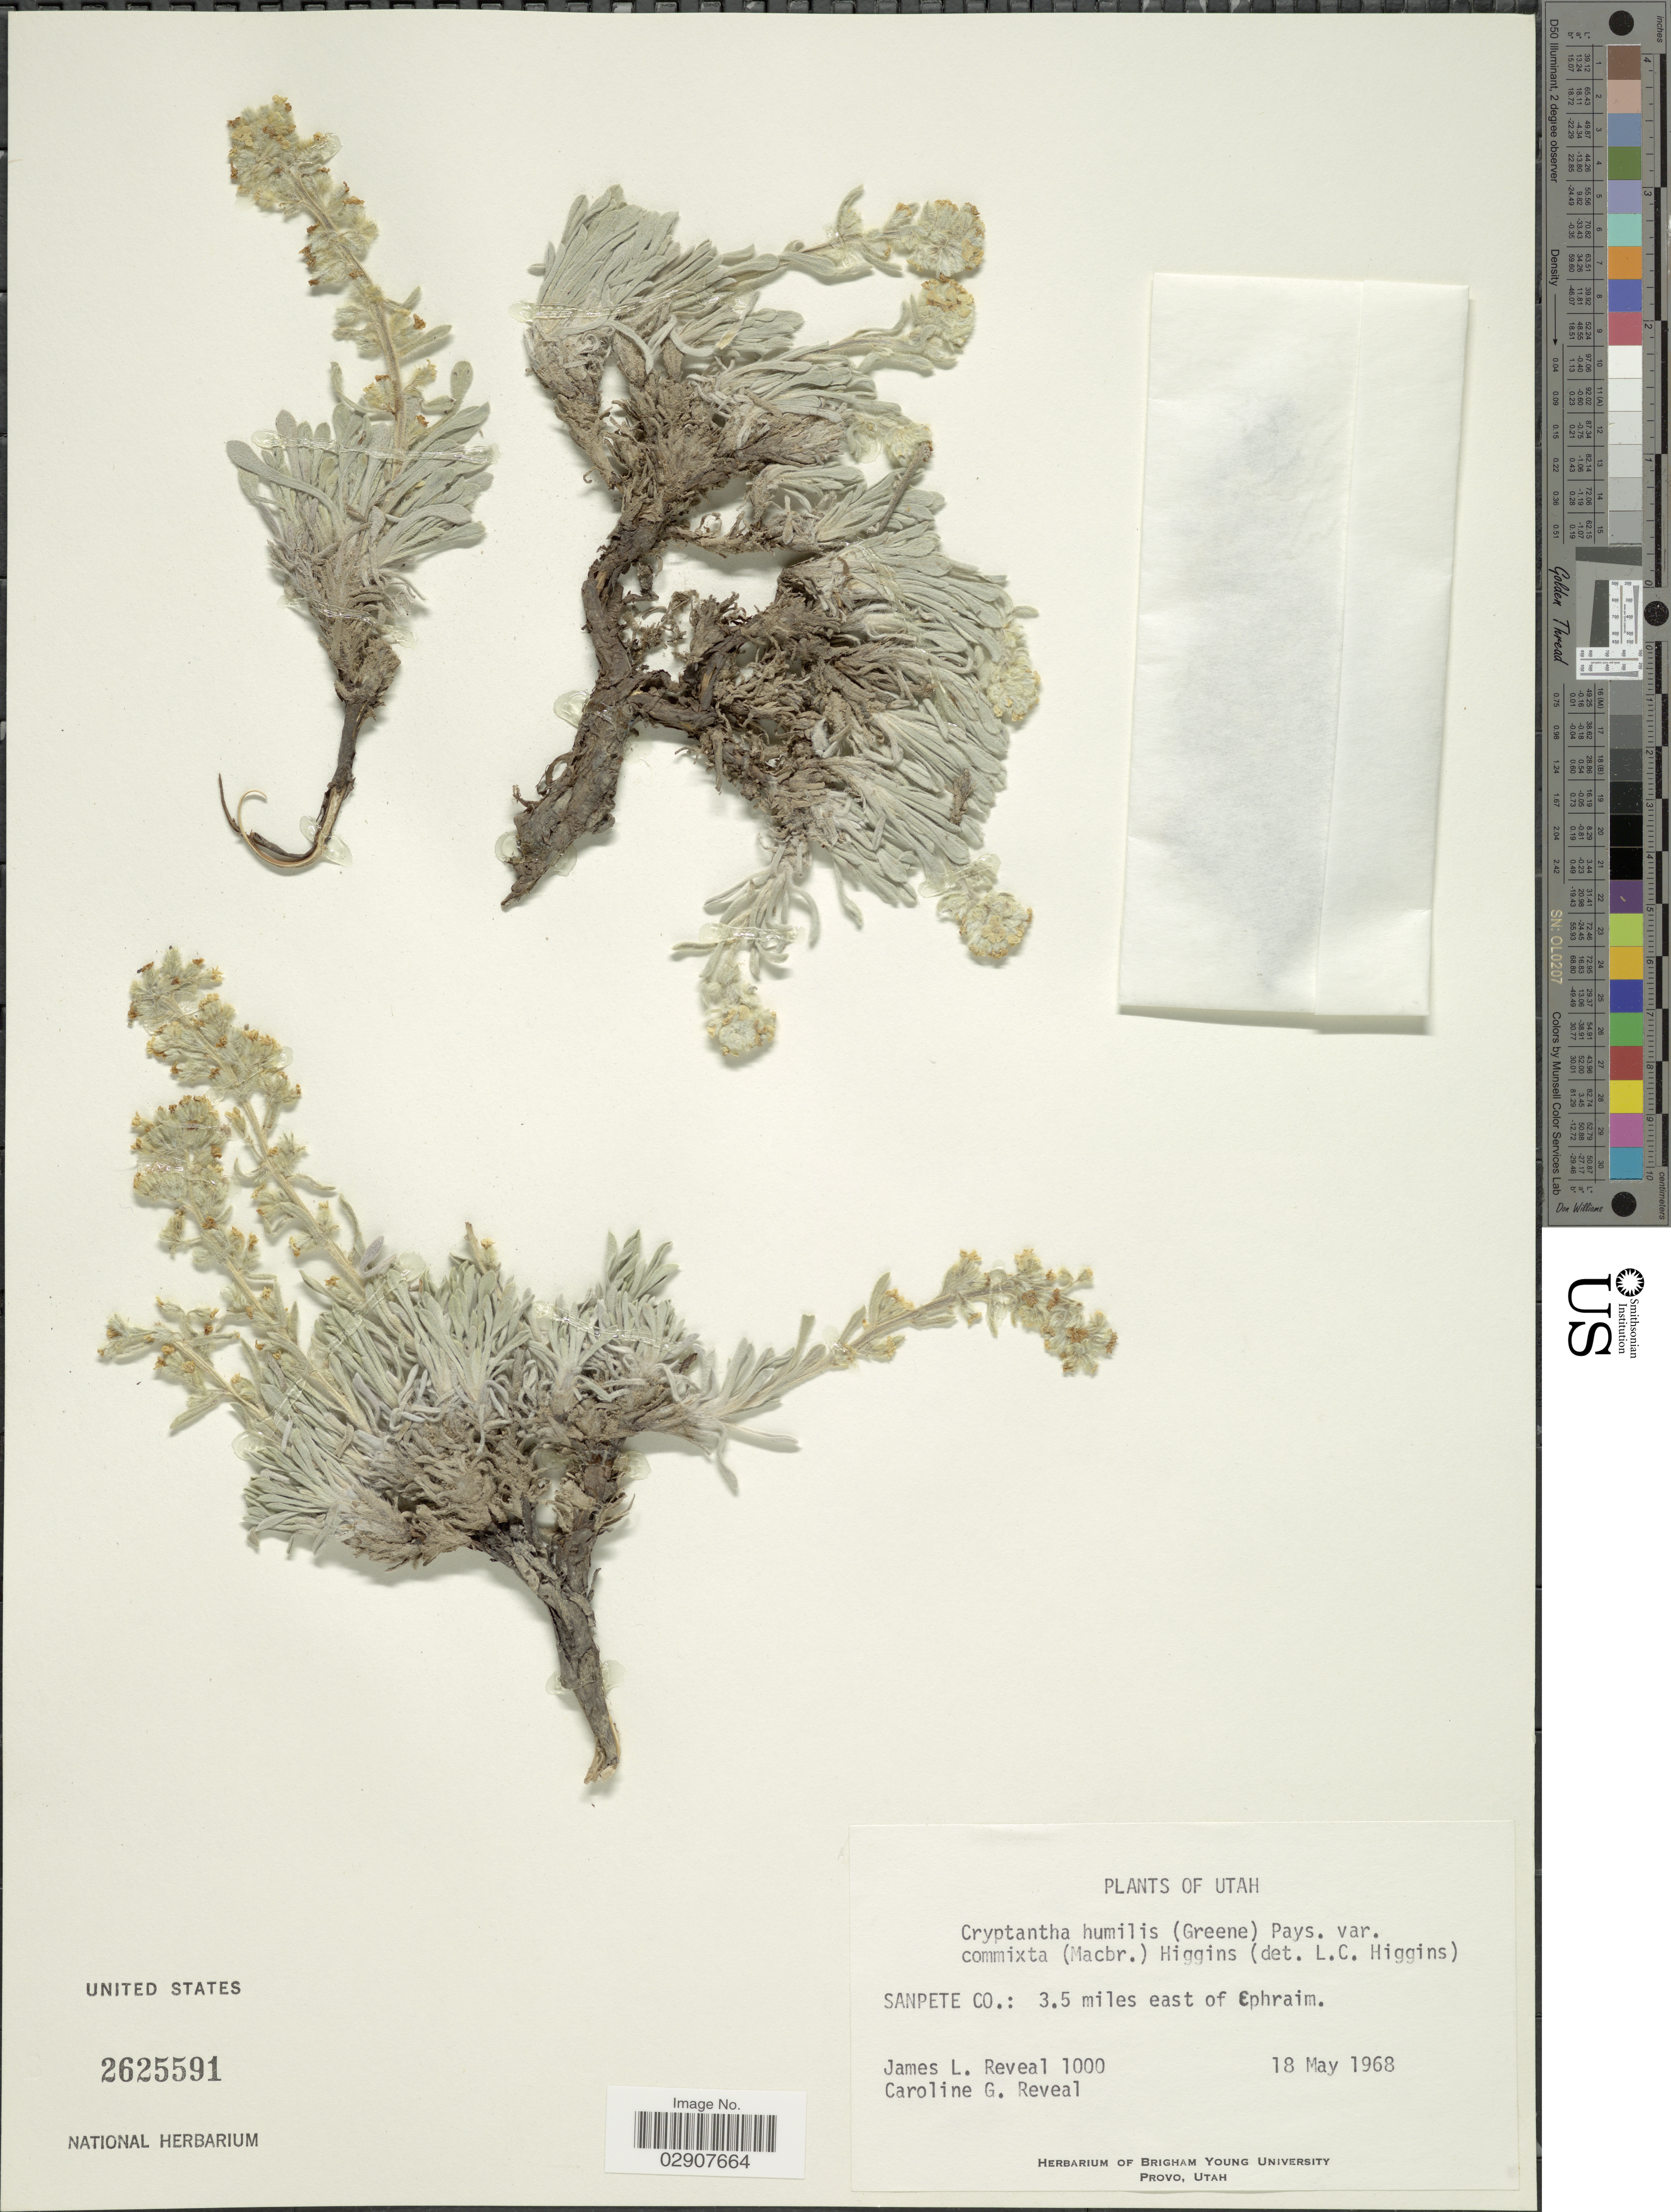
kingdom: Plantae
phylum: Tracheophyta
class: Magnoliopsida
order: Boraginales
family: Boraginaceae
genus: Cryptantha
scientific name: Cryptantha humilis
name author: (Greene) Payson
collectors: J. L. Reveal & C. G. Reveal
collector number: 1000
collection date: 1968-05-18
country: United States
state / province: Utah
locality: Sanpete Co.: 3.5 miles east of Ephraim.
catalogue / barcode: US 2625591